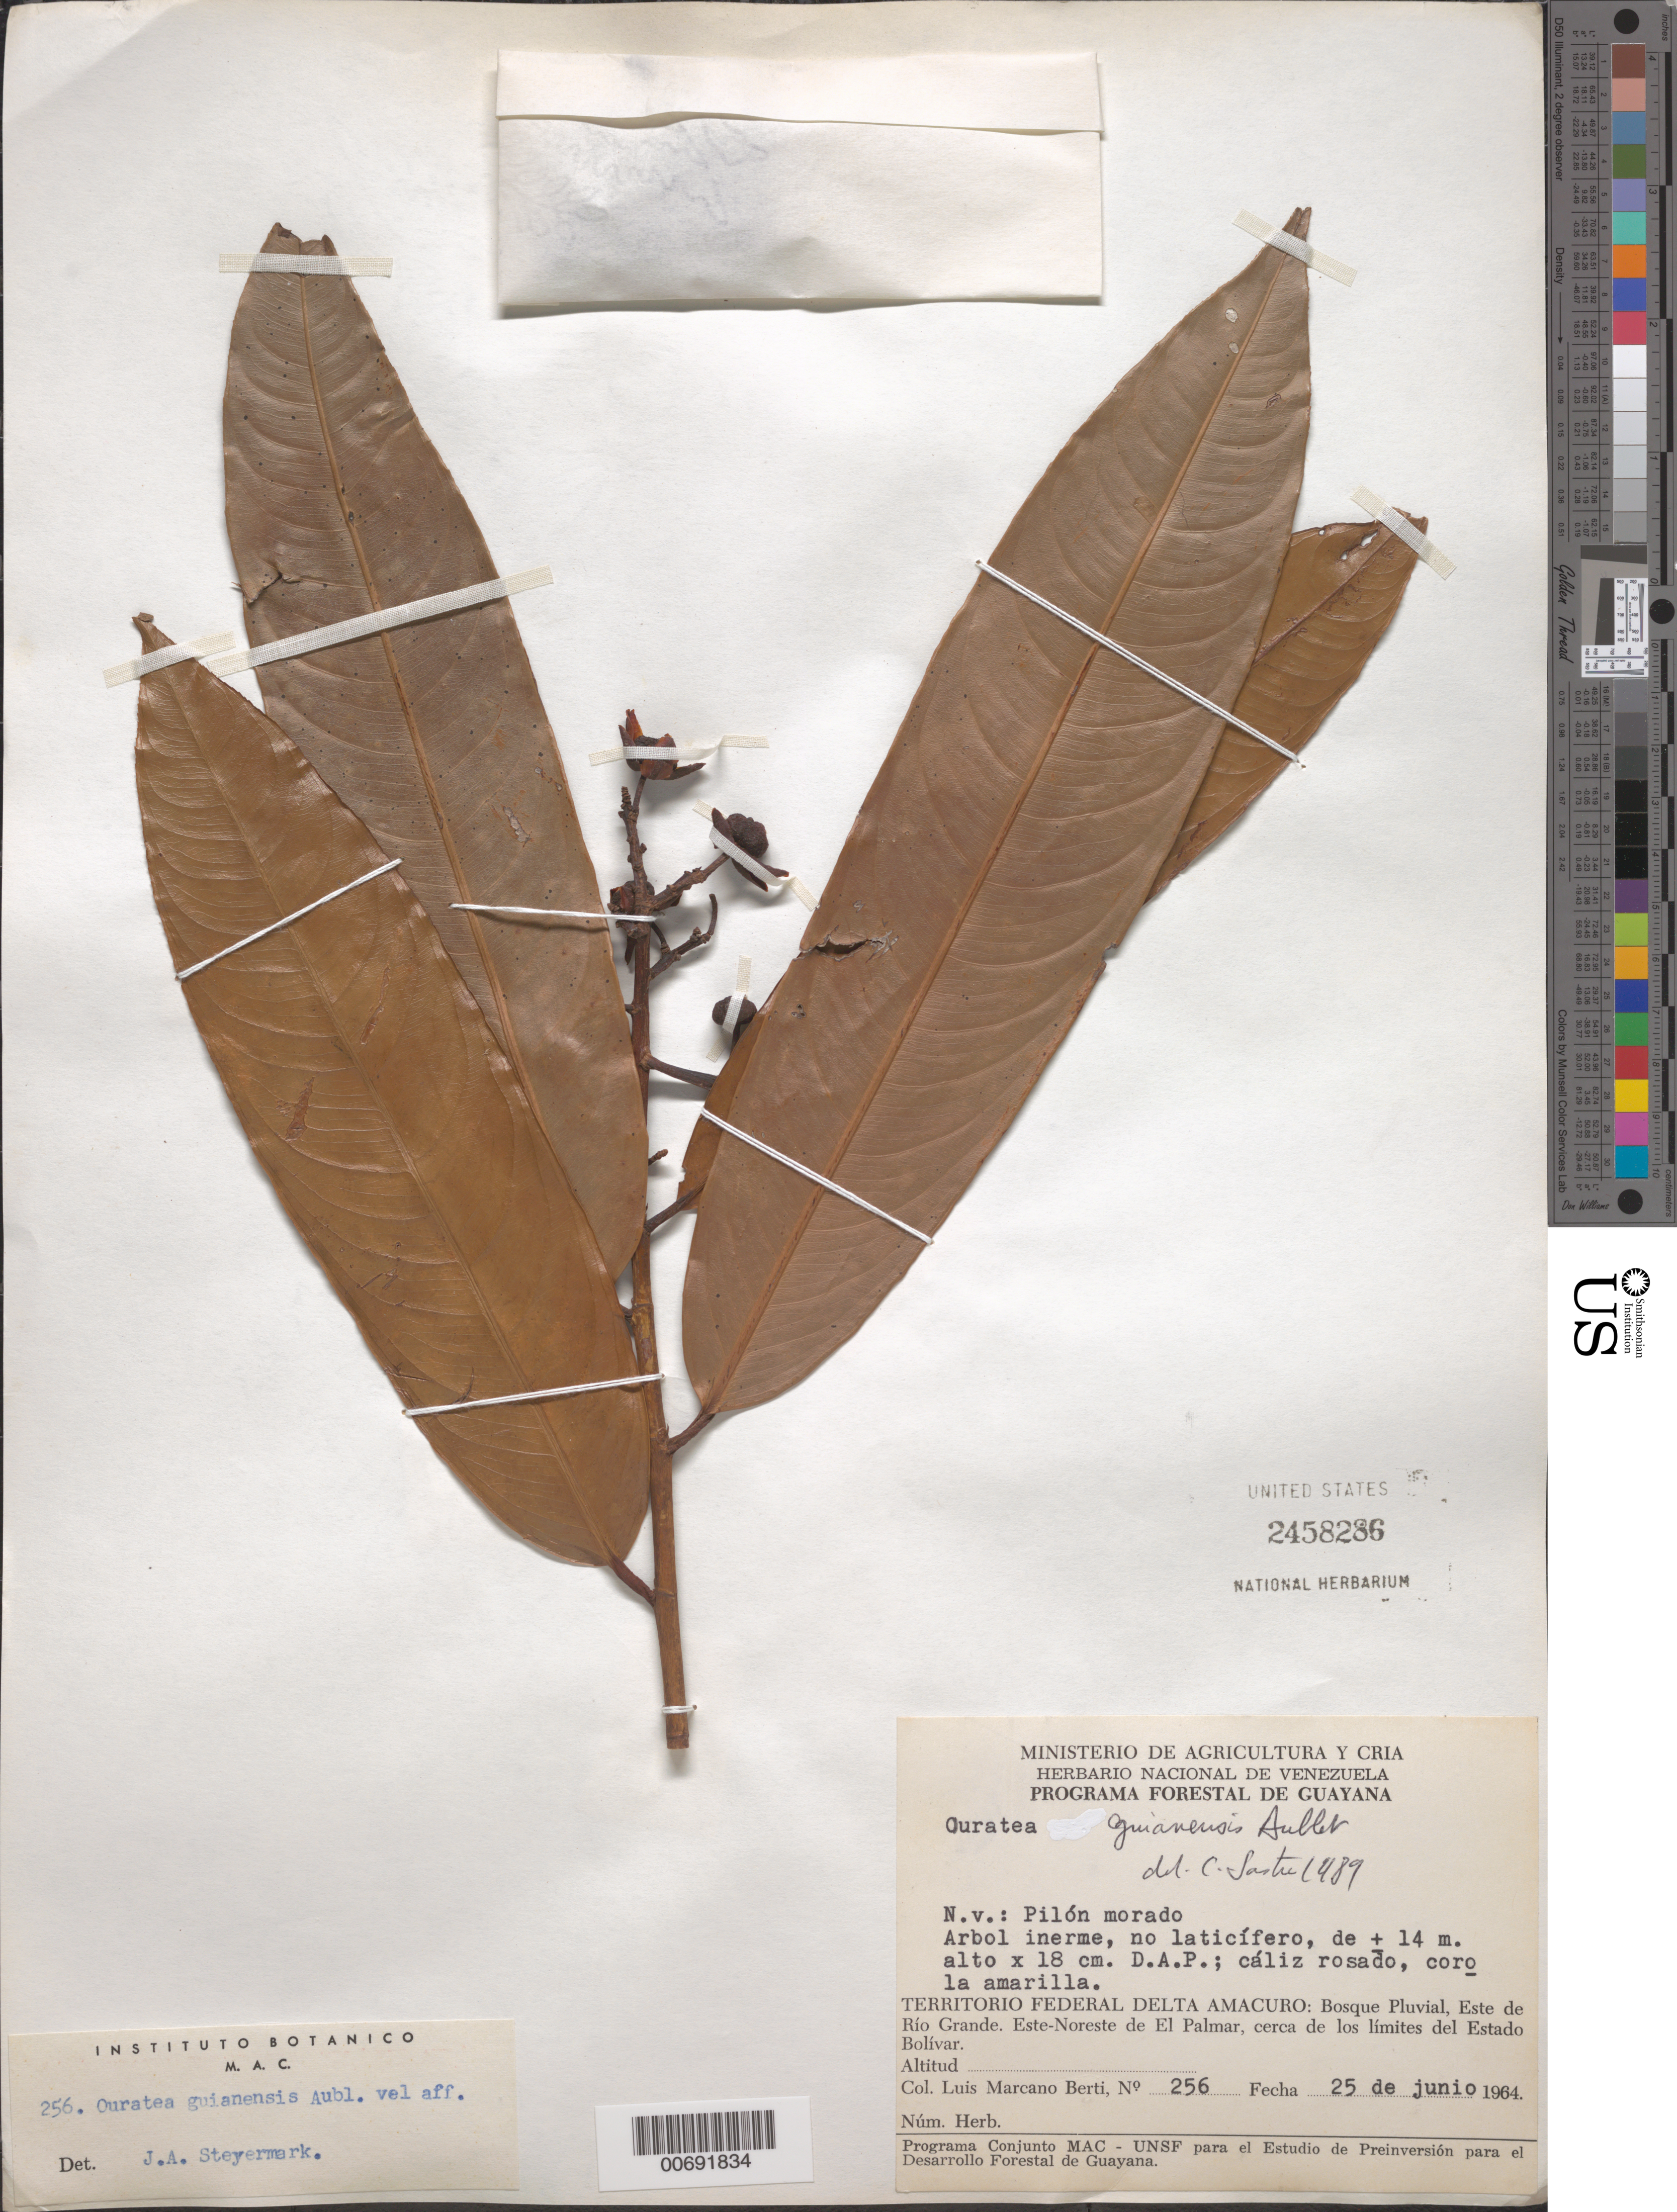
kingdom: Plantae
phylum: Tracheophyta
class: Magnoliopsida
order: Malpighiales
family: Ochnaceae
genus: Ouratea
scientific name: Ouratea guianensis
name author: Aubl.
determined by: Sastre, C. H. L.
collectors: L. Marcano-Berti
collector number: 256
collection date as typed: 25-Jun-64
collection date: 1964-06-25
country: Venezuela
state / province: Delta Amacuro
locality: Este de Río Grande, ENE de El Palmar, cerca de los limites del Estado Bolívar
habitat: Bosque pluvial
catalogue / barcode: US 2458286